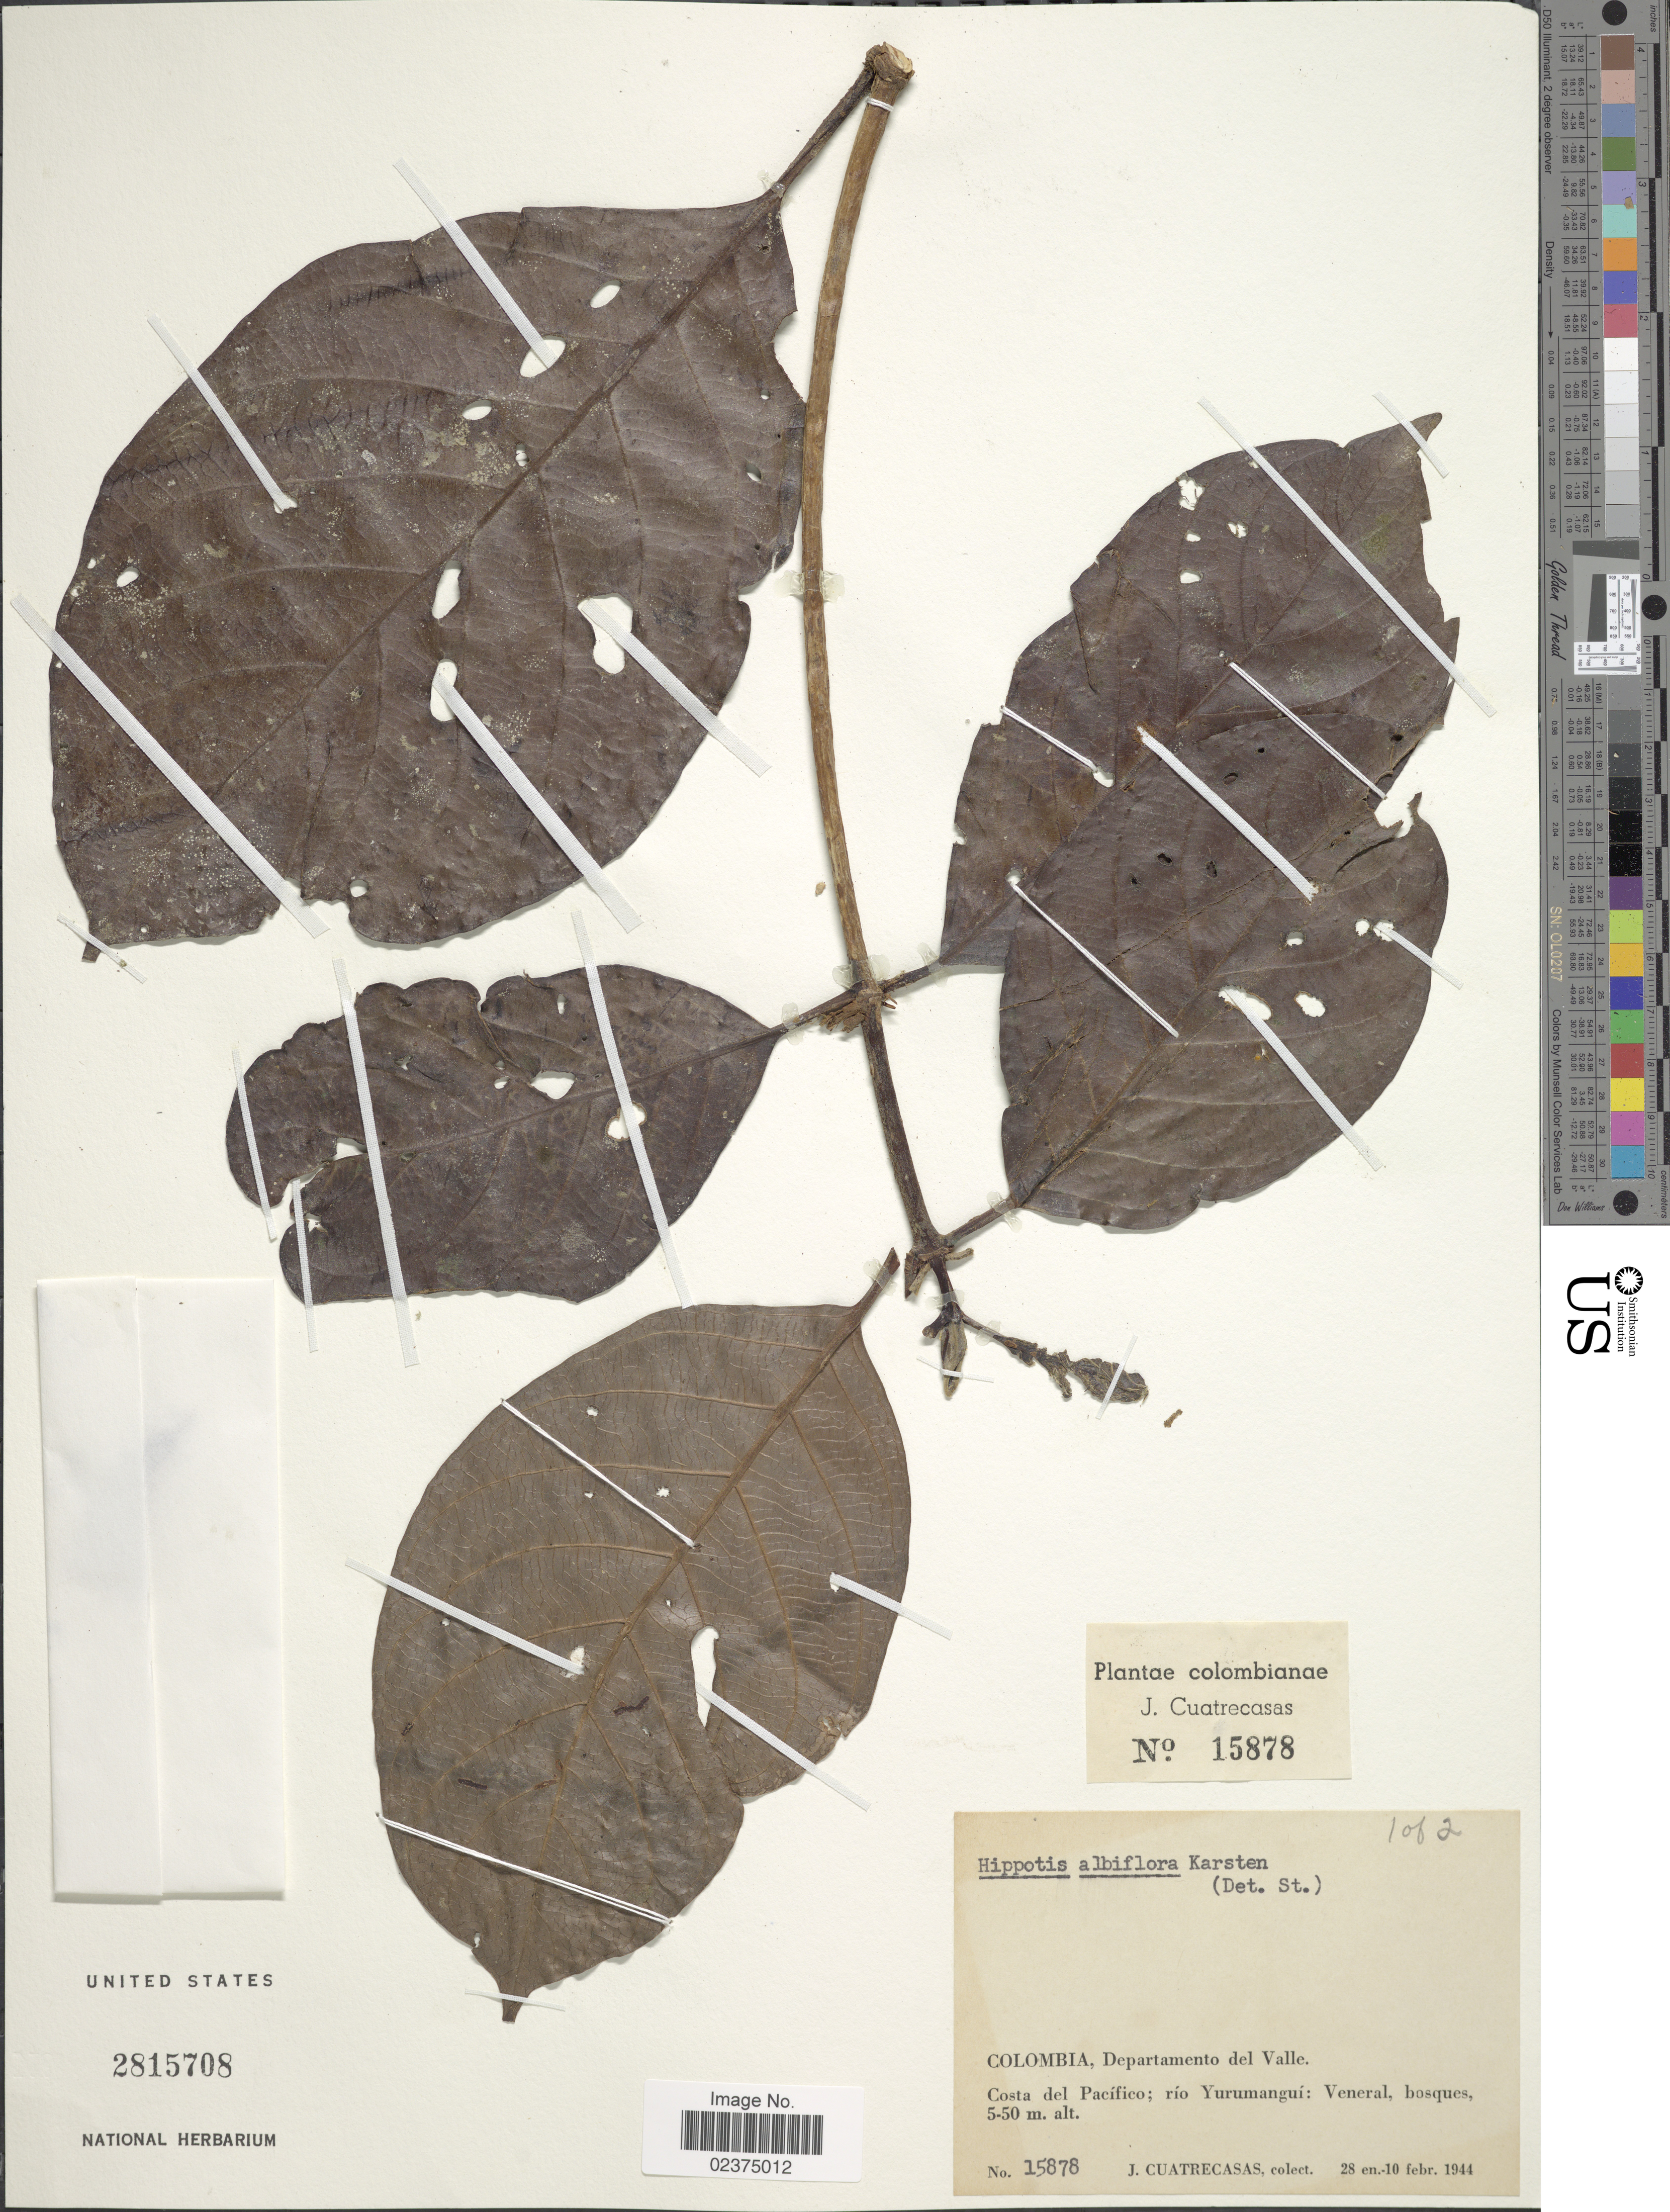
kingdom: Plantae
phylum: Tracheophyta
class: Magnoliopsida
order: Gentianales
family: Rubiaceae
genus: Hippotis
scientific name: Hippotis albiflora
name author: H. Karst.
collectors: J. Cuatrecasas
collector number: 15878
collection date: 1944-02-10/1944-02-28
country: Colombia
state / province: Valle del Cauca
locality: Departamento del Valle, Costa del Pacifico; rio Yurumangui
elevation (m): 5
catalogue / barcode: US 2815708